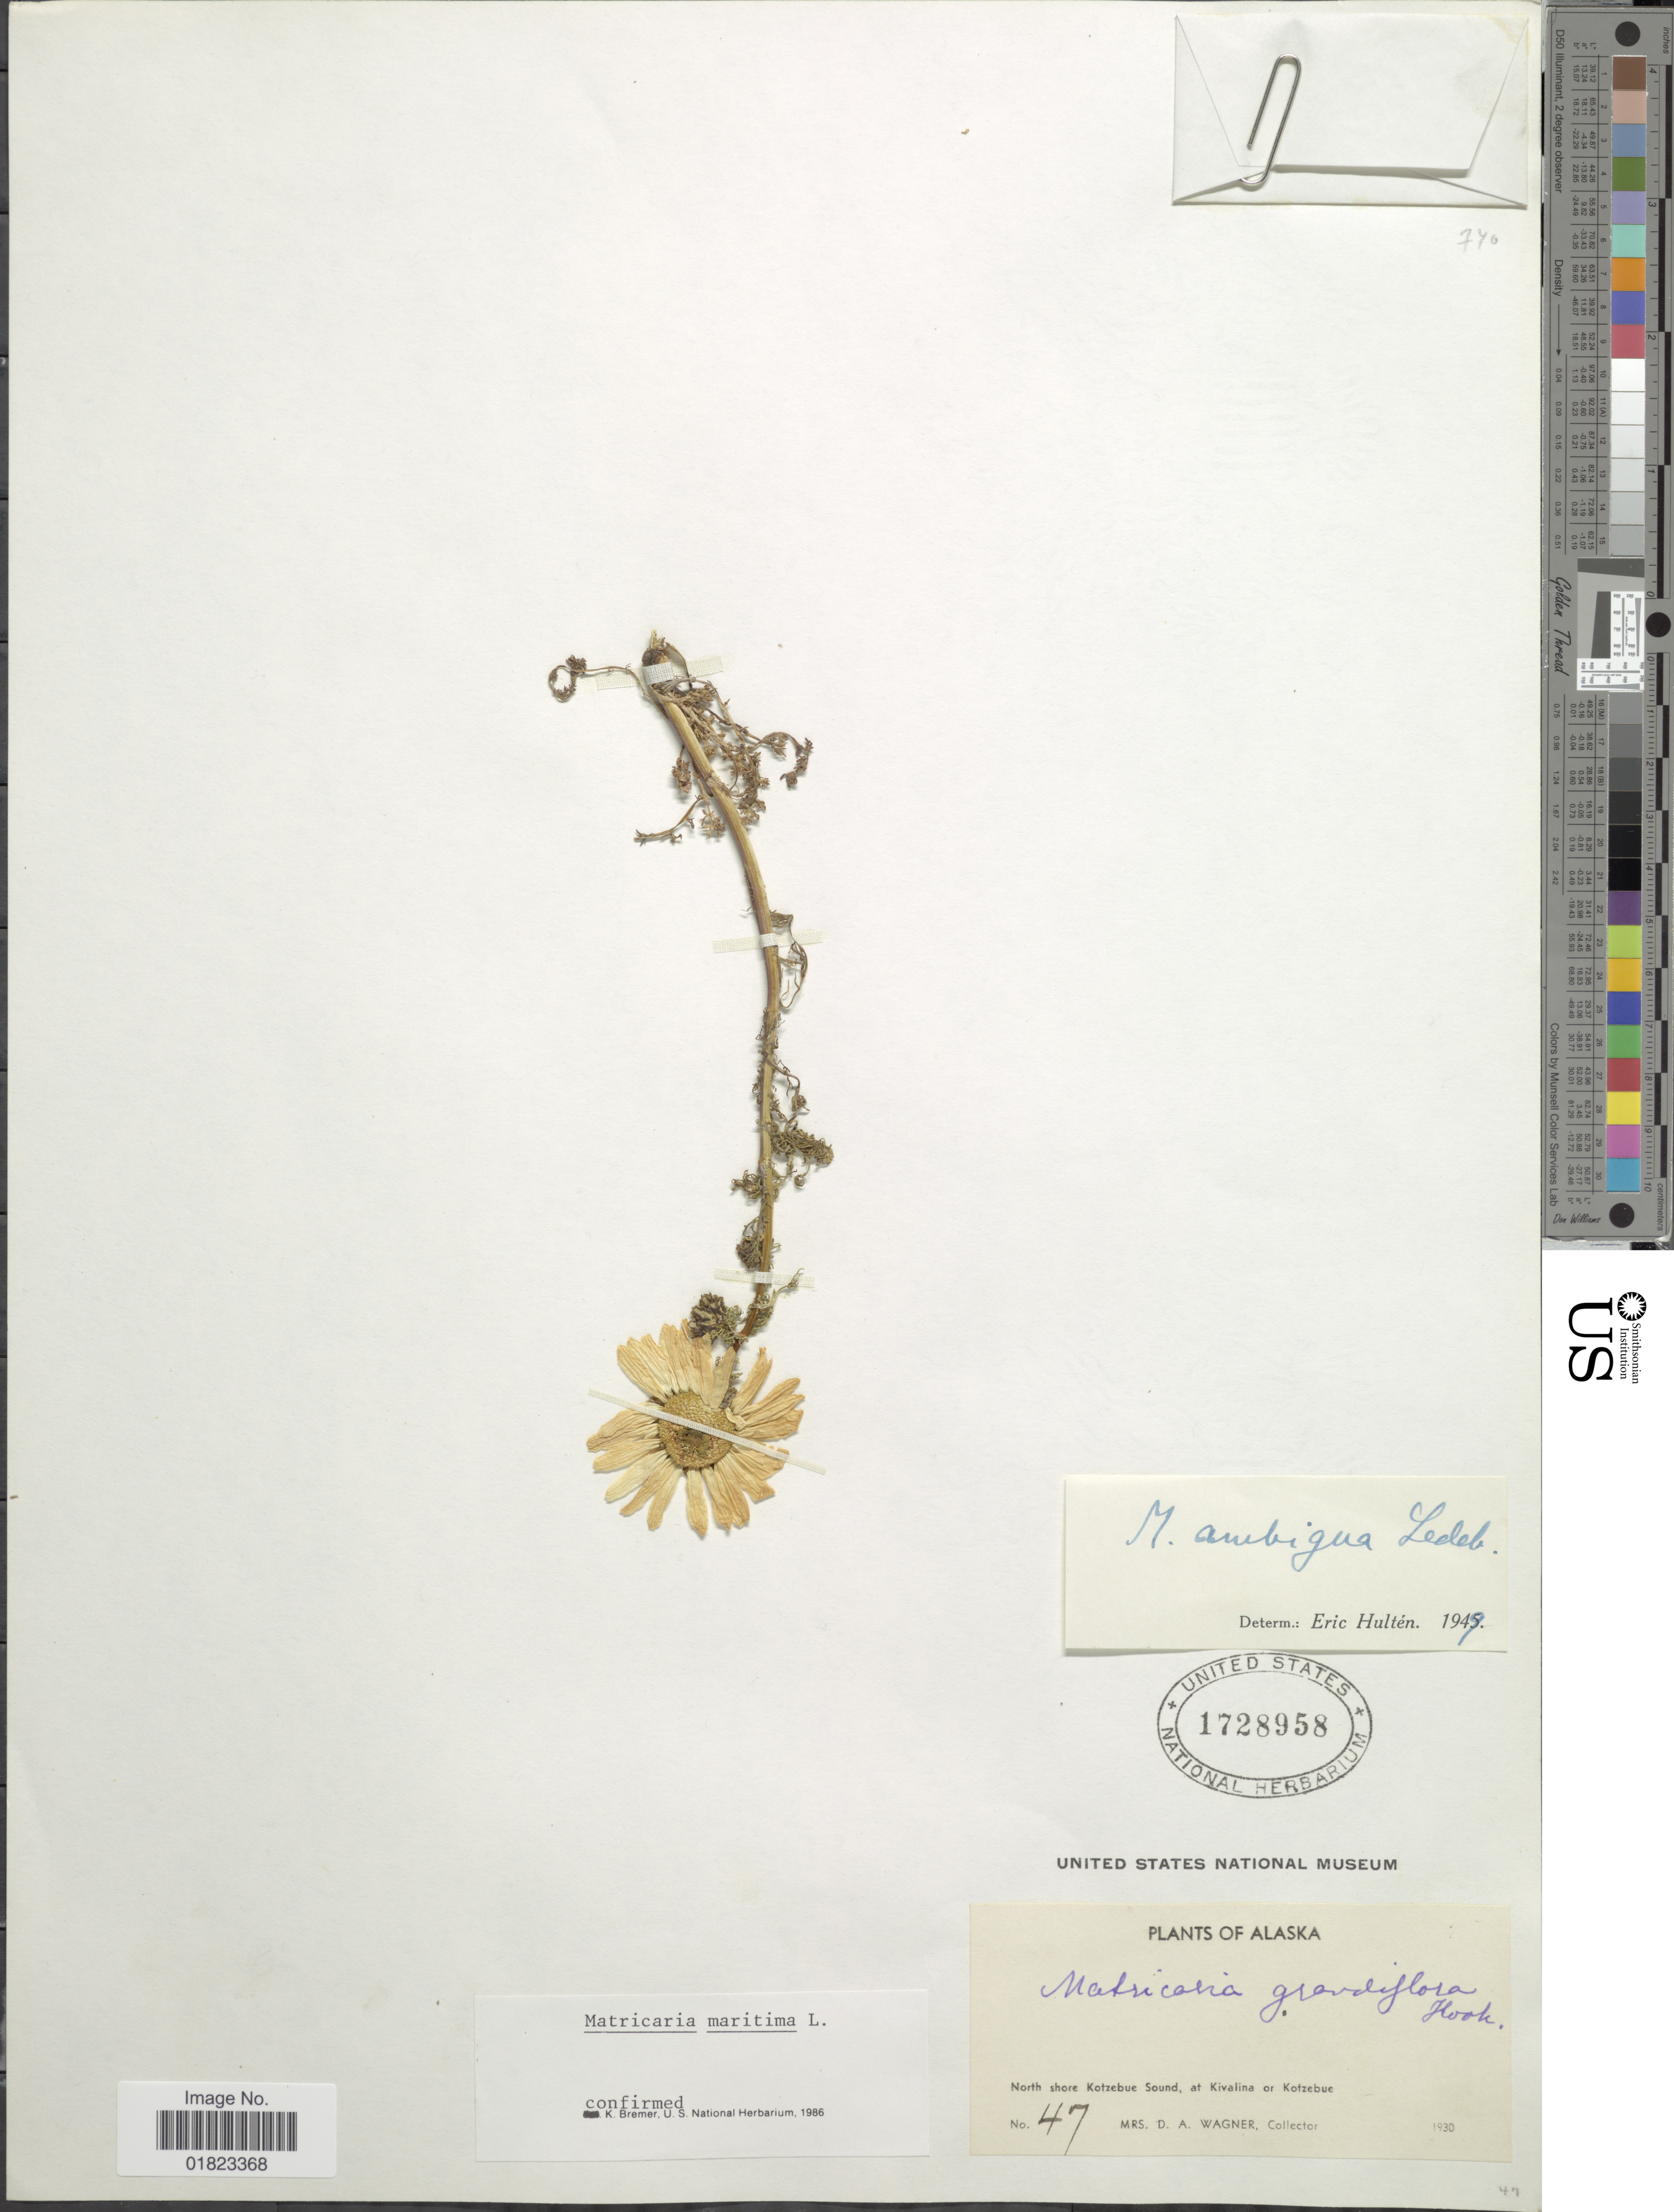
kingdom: Plantae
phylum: Tracheophyta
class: Magnoliopsida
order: Asterales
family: Asteraceae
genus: Tripleurospermum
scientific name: Tripleurospermum maritimum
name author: (L.) W.D.J. Koch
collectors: D. Wagner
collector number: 47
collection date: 1930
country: United States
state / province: Alaska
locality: Alaska. North shore Kotzebue Sound, at Kivalina or Kotzebue.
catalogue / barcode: US 1728958